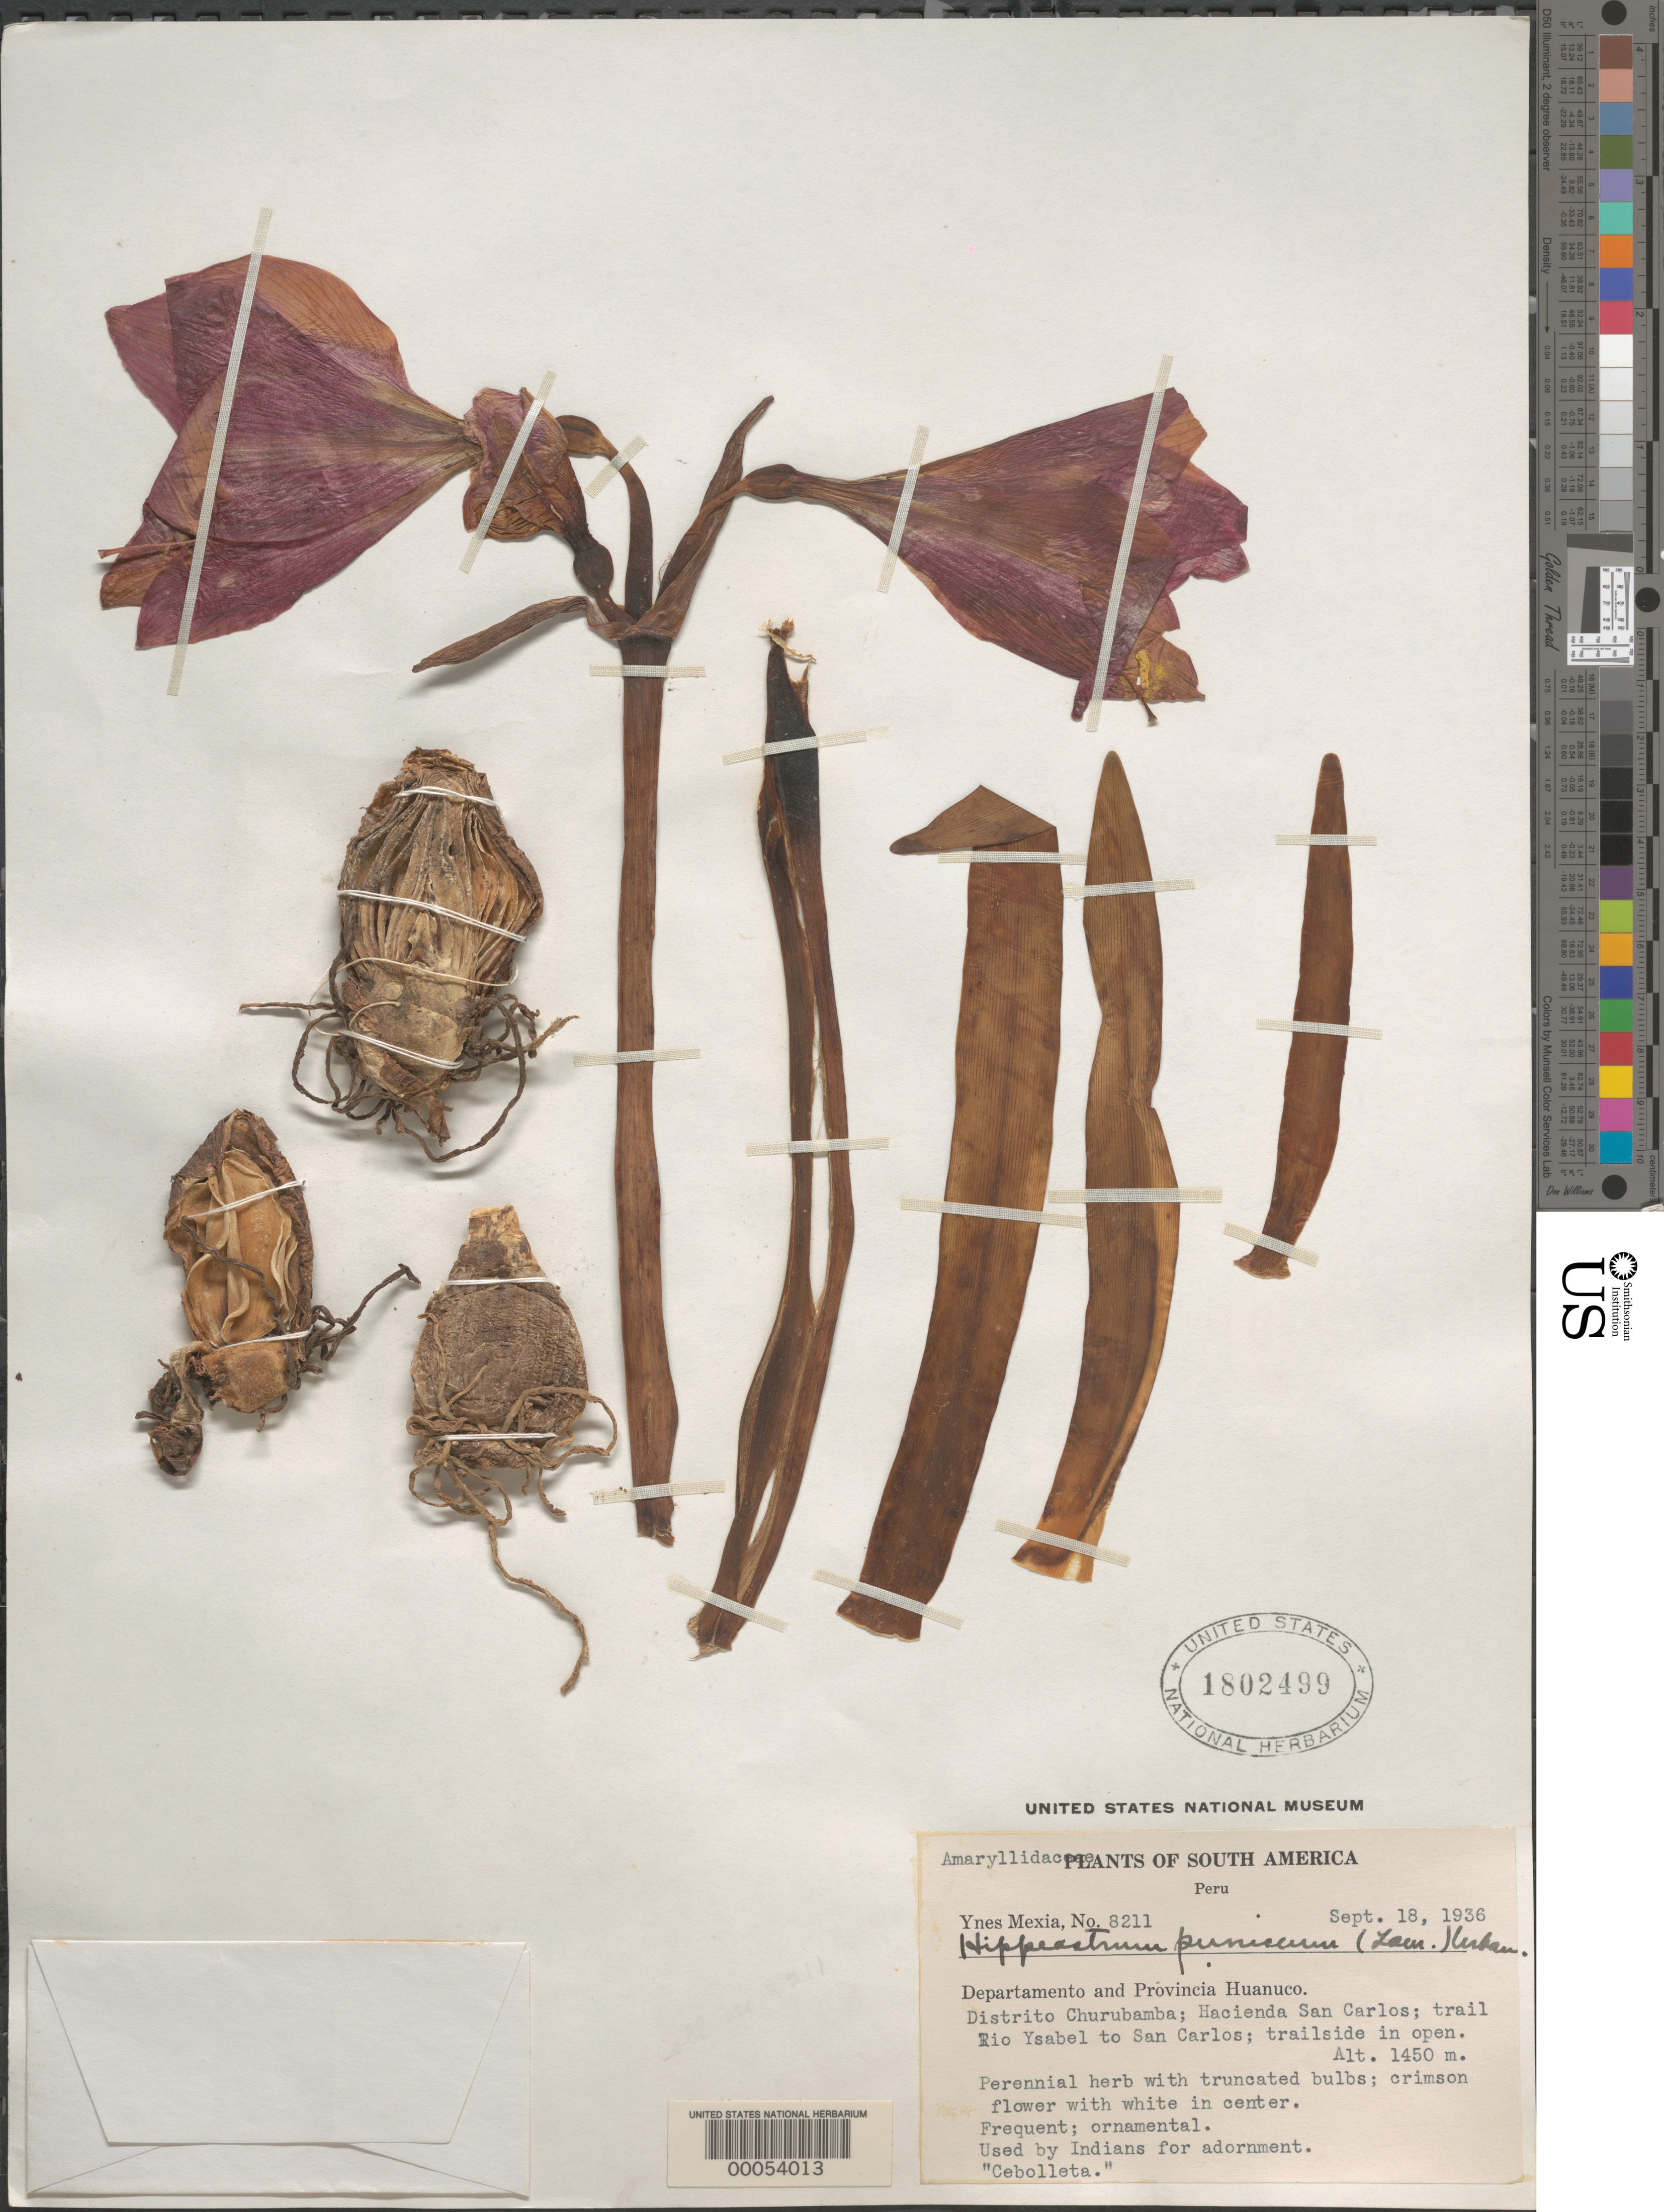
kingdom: Plantae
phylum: Tracheophyta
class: Liliopsida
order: Asparagales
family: Amaryllidaceae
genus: Hippeastrum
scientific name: Hippeastrum puniceum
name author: (Lam.) Voss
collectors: Y. Mexia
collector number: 8211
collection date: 1936-09-18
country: Peru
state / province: Huánuco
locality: Departamento and Provincia Huanuco. Distrito Churubamba; Hacienda San Carlos; trail Rio Ysabel to San Carlos.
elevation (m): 1450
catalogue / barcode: US 1802499